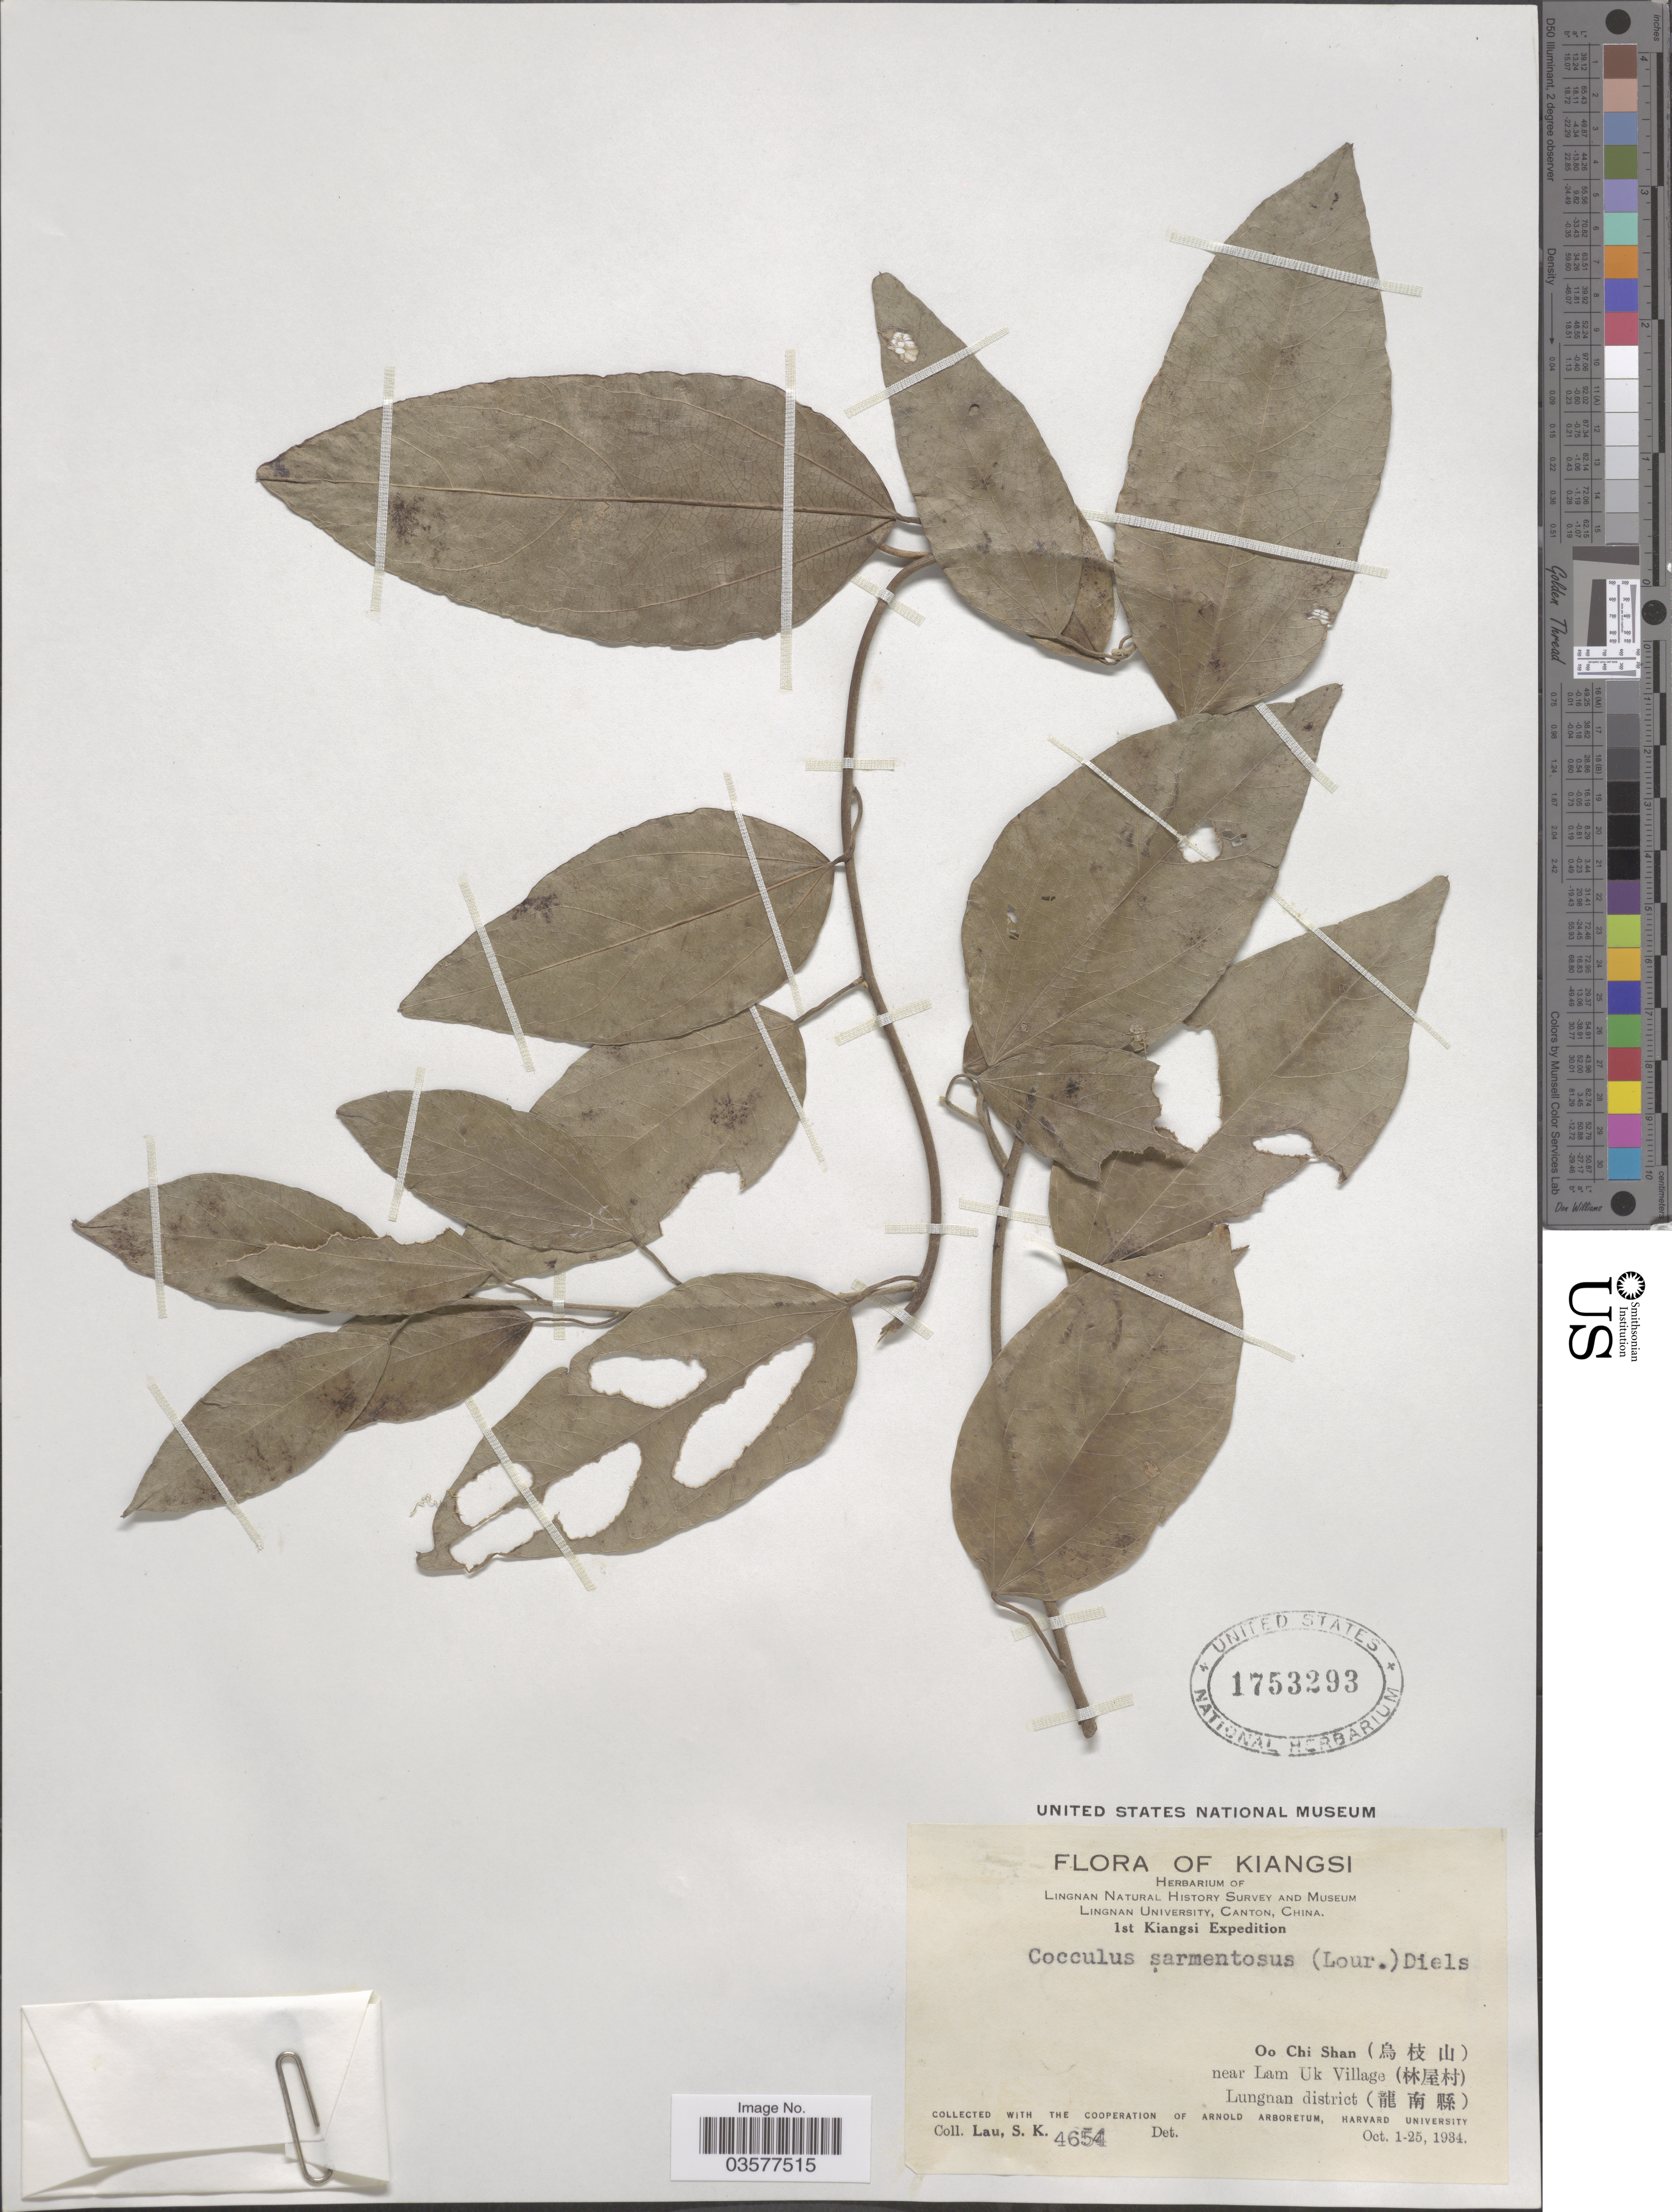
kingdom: Plantae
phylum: Tracheophyta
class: Magnoliopsida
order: Ranunculales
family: Menispermaceae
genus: Cocculus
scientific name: Cocculus orbiculatus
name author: (L.) DC.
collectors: S. K. Lau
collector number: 4654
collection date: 1934-10-01/1934-10-25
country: China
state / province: Jiangsu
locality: Kiangsu. Oo Chi Shan (X) near Lam Uk Village (X) Lungnan district (X).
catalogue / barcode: US 1753293